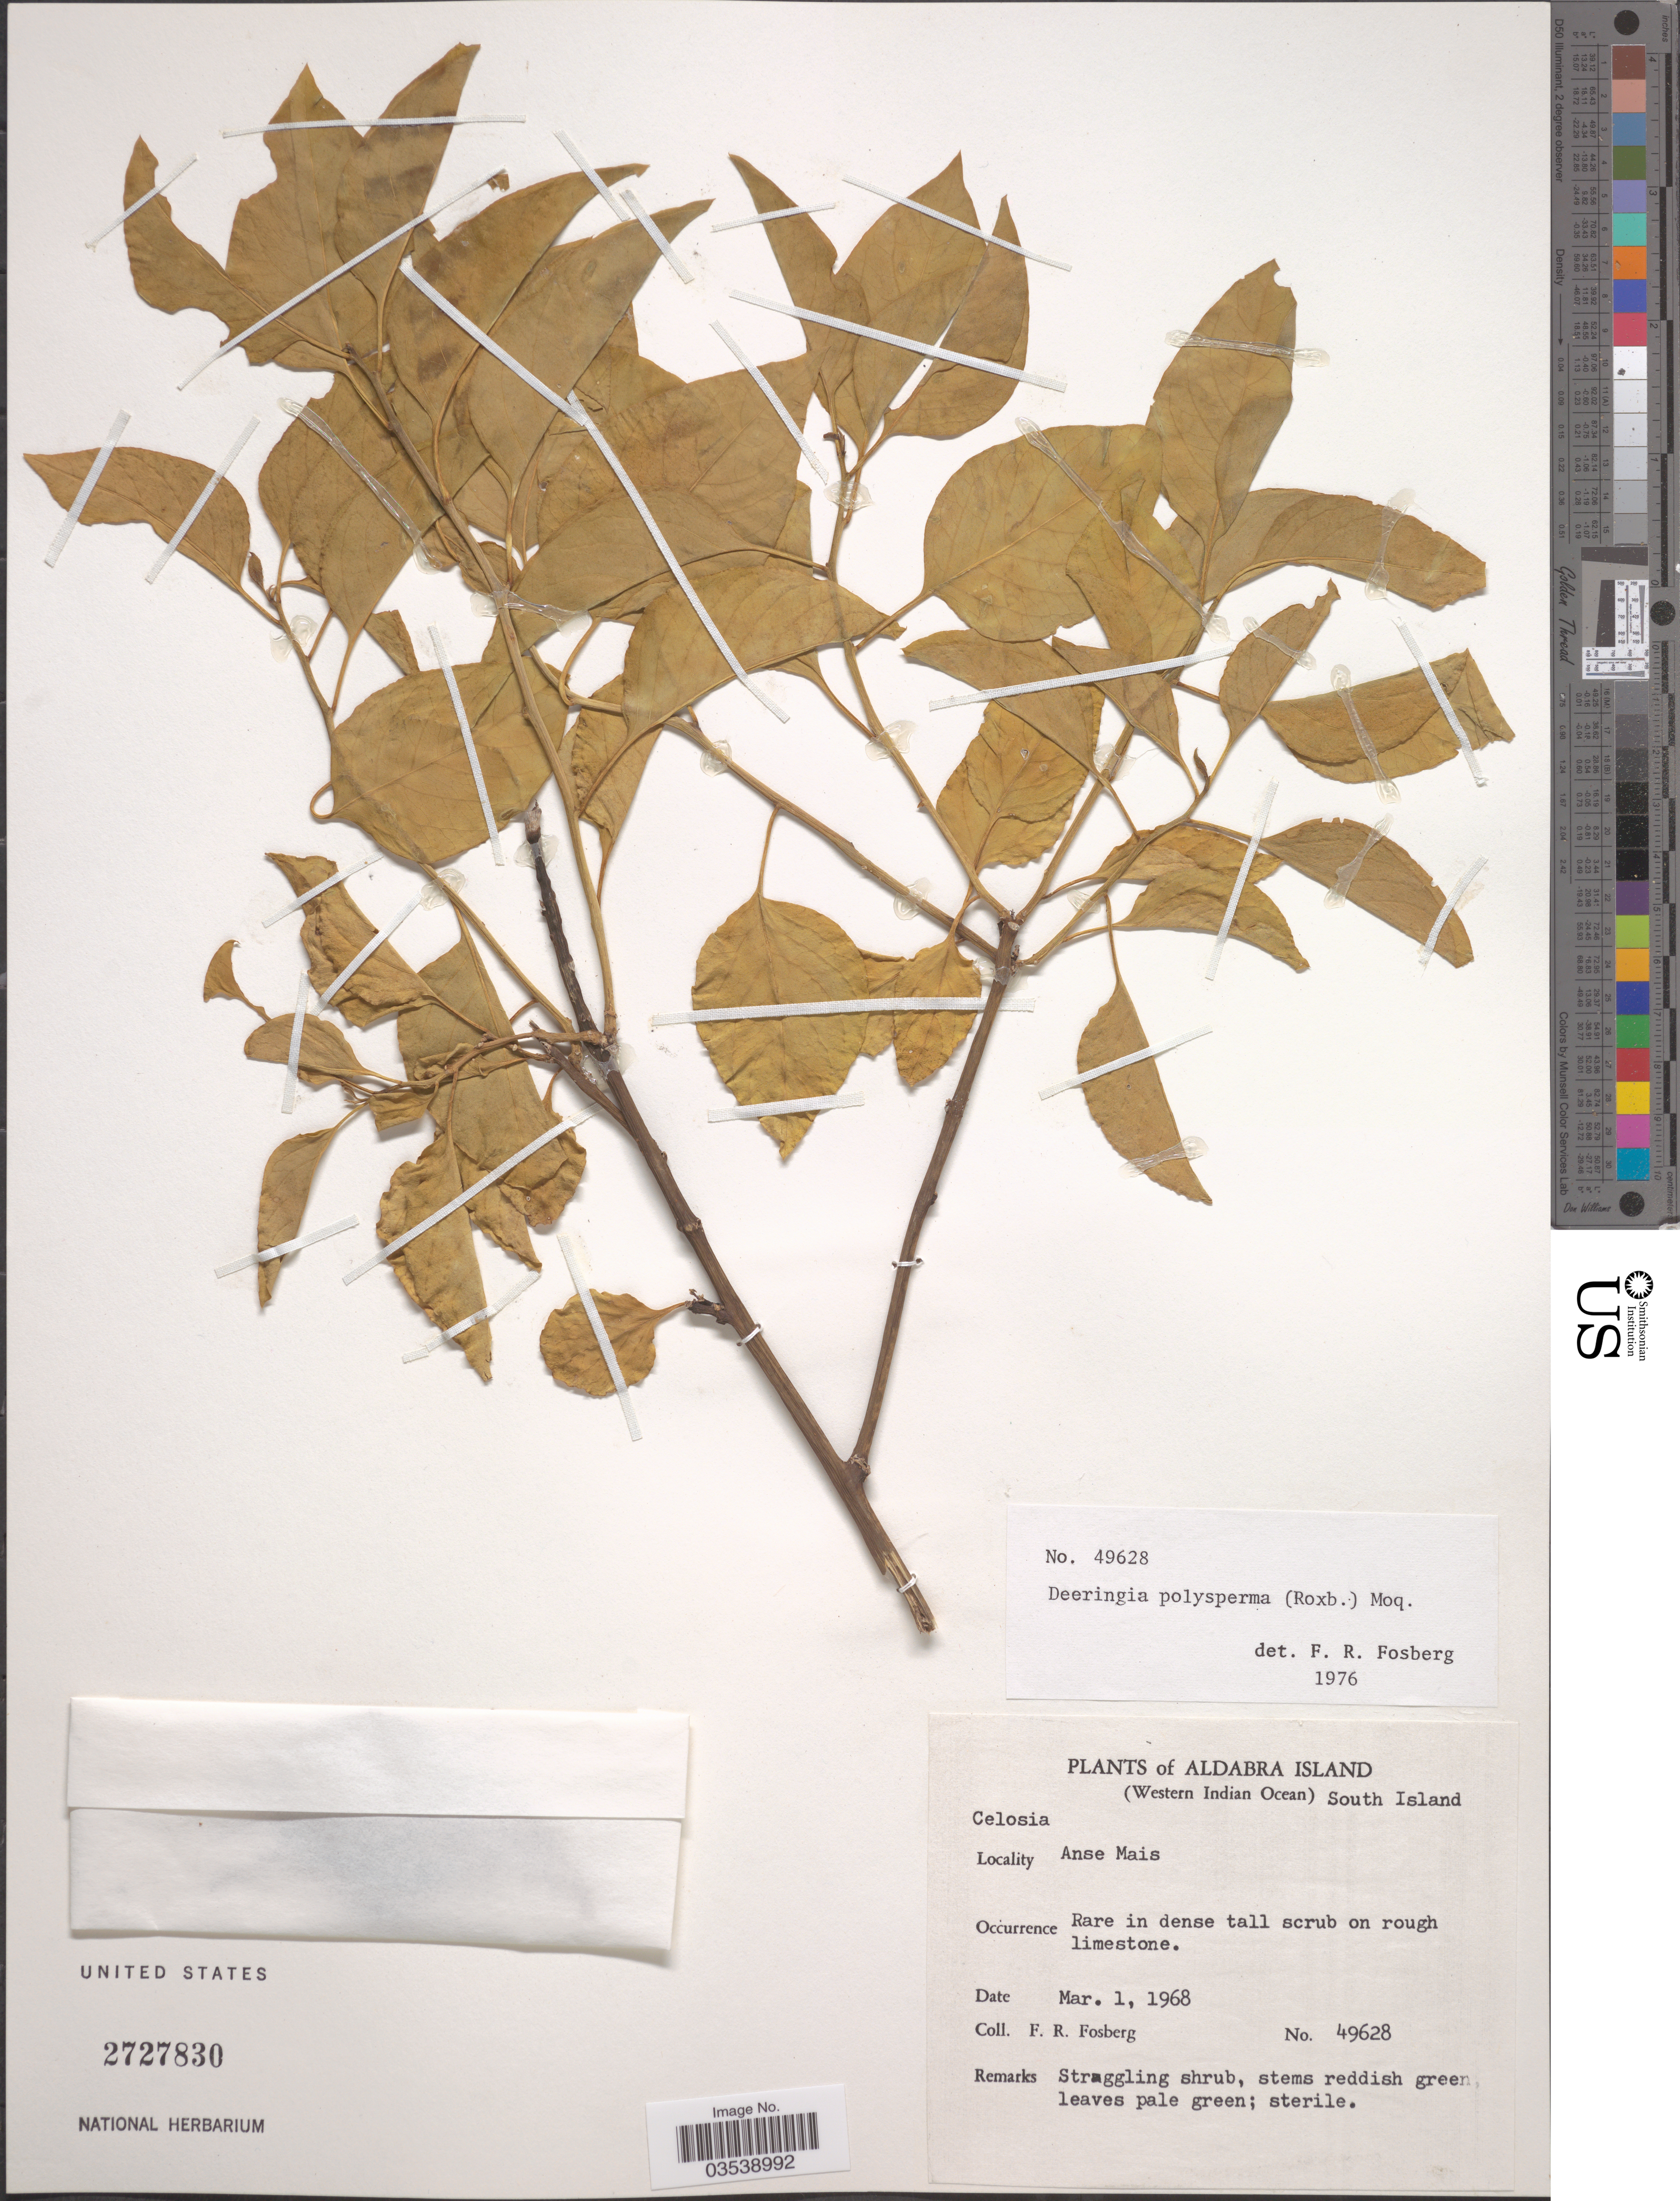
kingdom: Plantae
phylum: Tracheophyta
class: Magnoliopsida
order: Caryophyllales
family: Amaranthaceae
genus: Deeringia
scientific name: Deeringia polysperma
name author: (Roxb.) Moq.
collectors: F. R. Fosberg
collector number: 49628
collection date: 1968-03-01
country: Seychelles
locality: Aldabra Island (Western Indian Ocean) South Island. Anse Mais.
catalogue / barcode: US 2727830